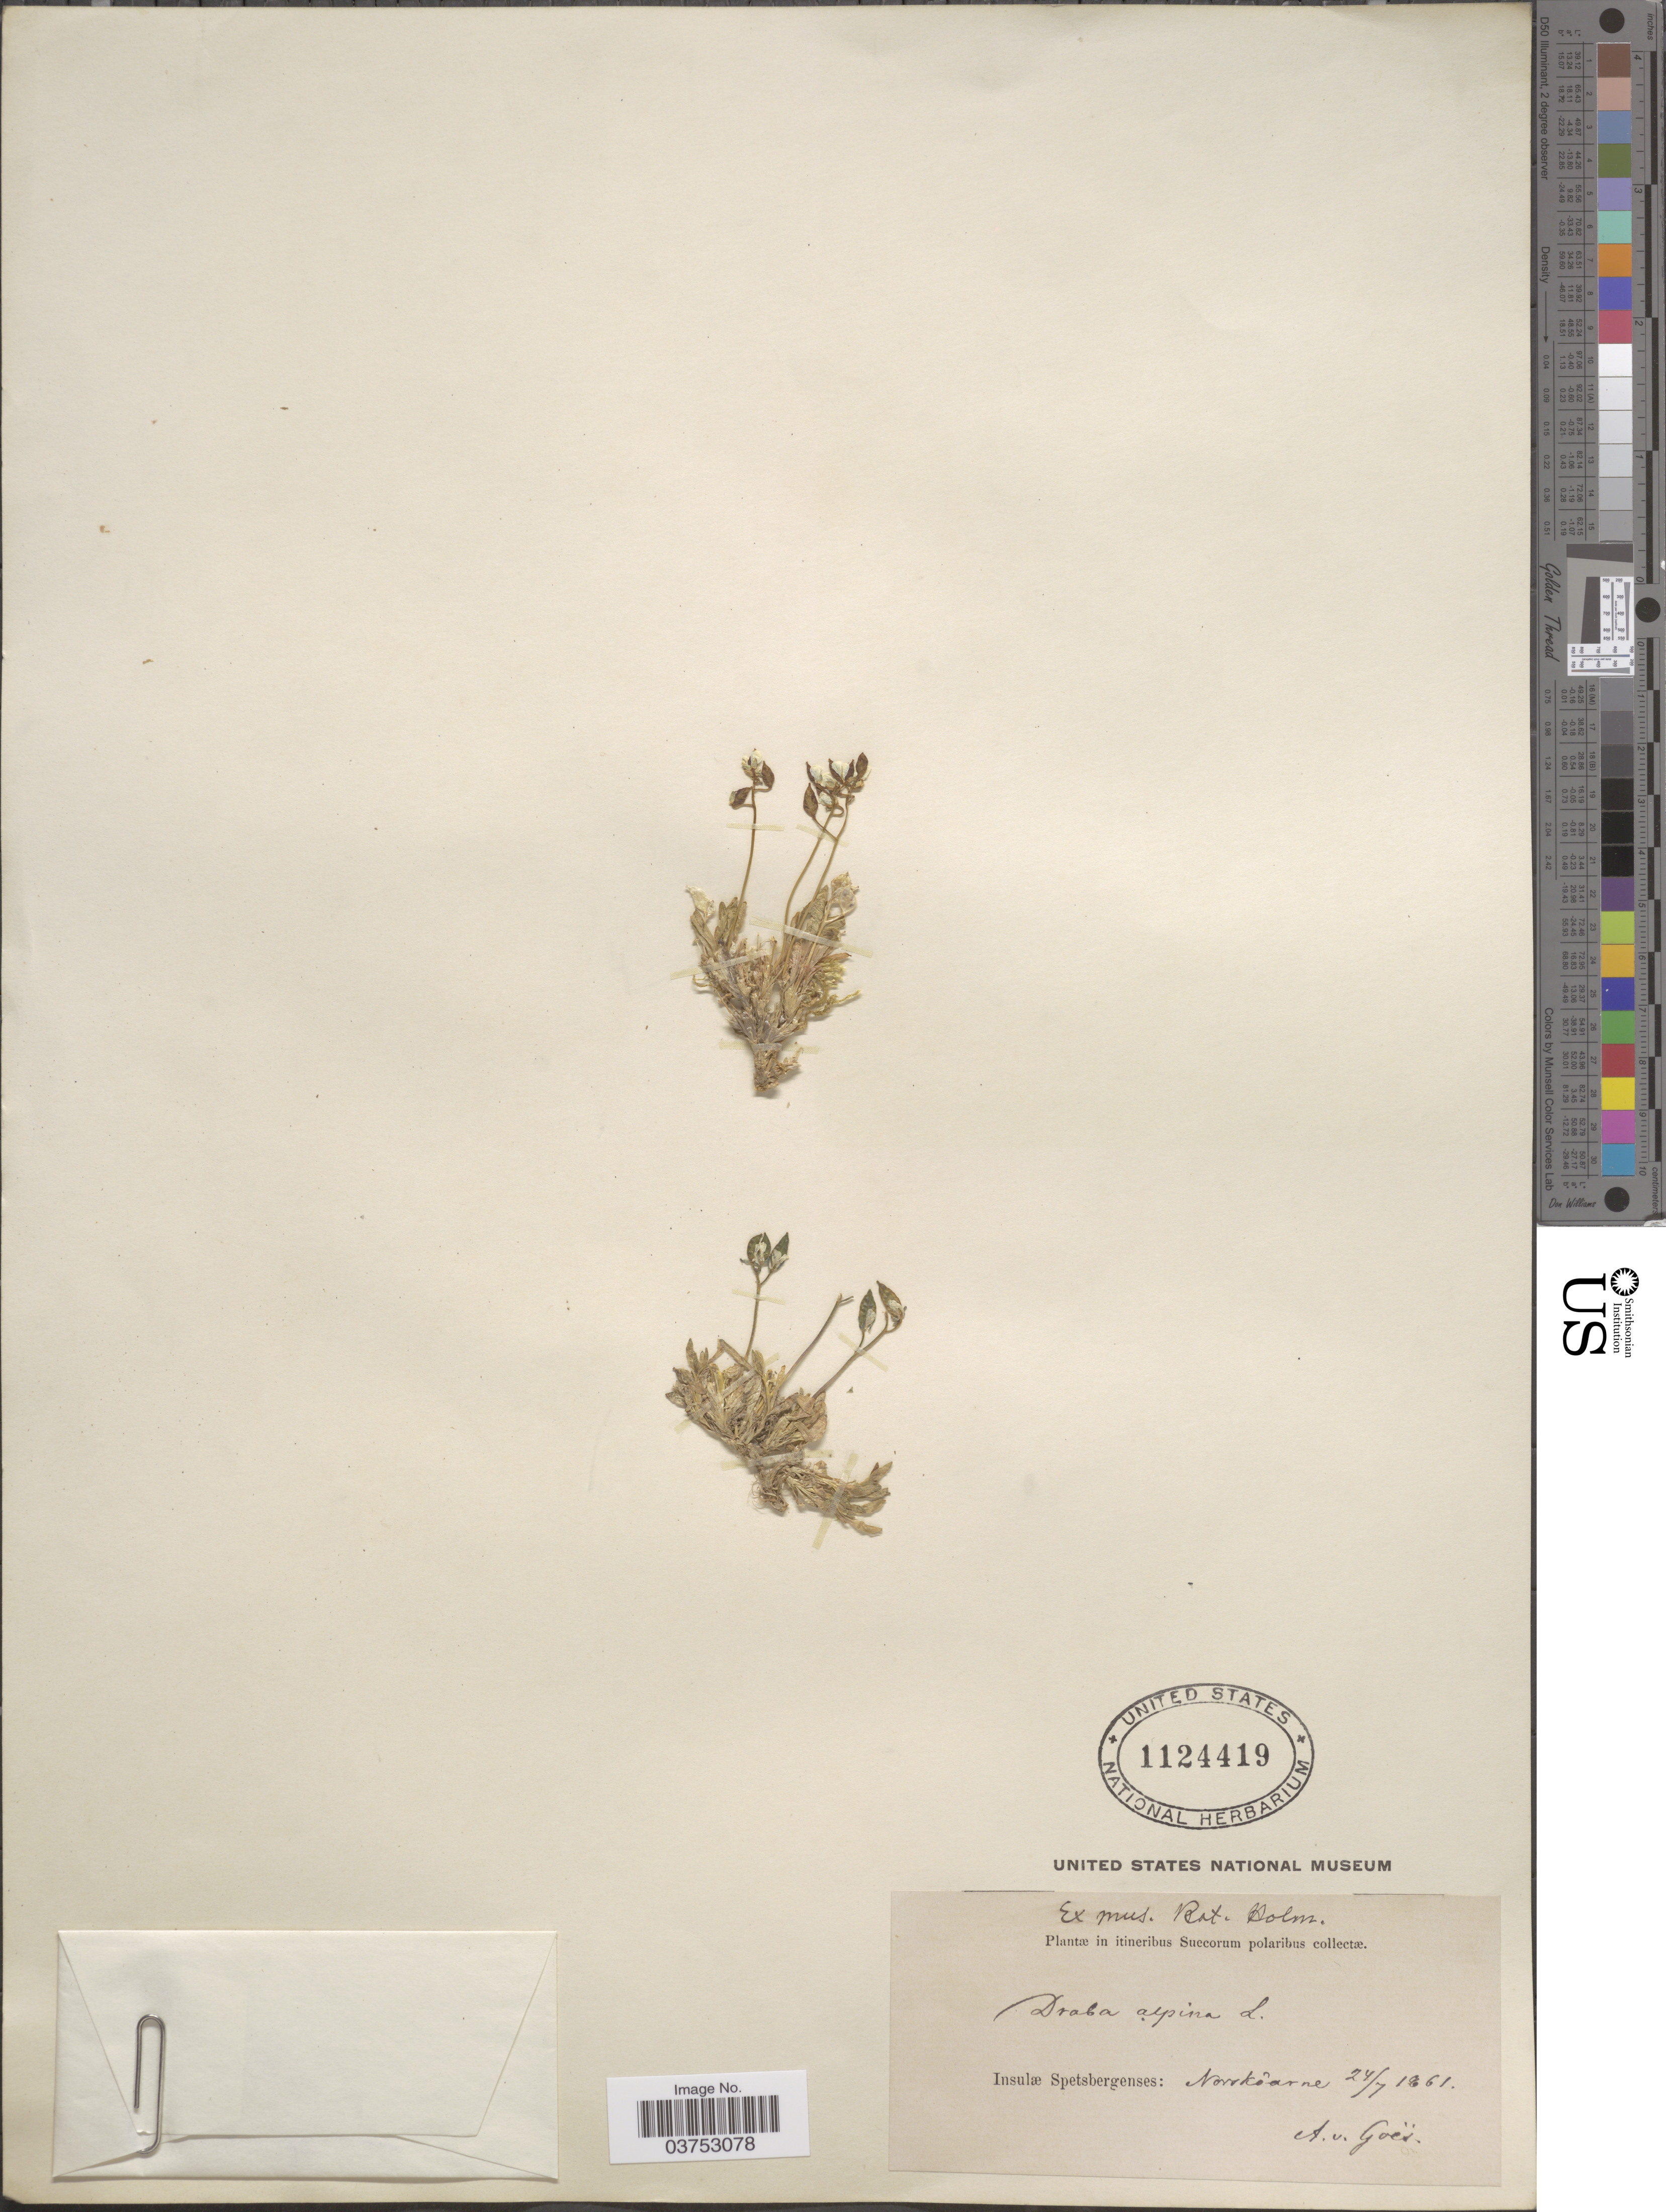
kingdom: Plantae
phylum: Tracheophyta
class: Magnoliopsida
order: Brassicales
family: Brassicaceae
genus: Draba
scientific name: Draba alpina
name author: L.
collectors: A. Goes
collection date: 1861-07-24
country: Norway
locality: Itineribus Suecorum polaribus. Insulæ Spetsbergenses: Norsköarne.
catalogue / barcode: US 1124419